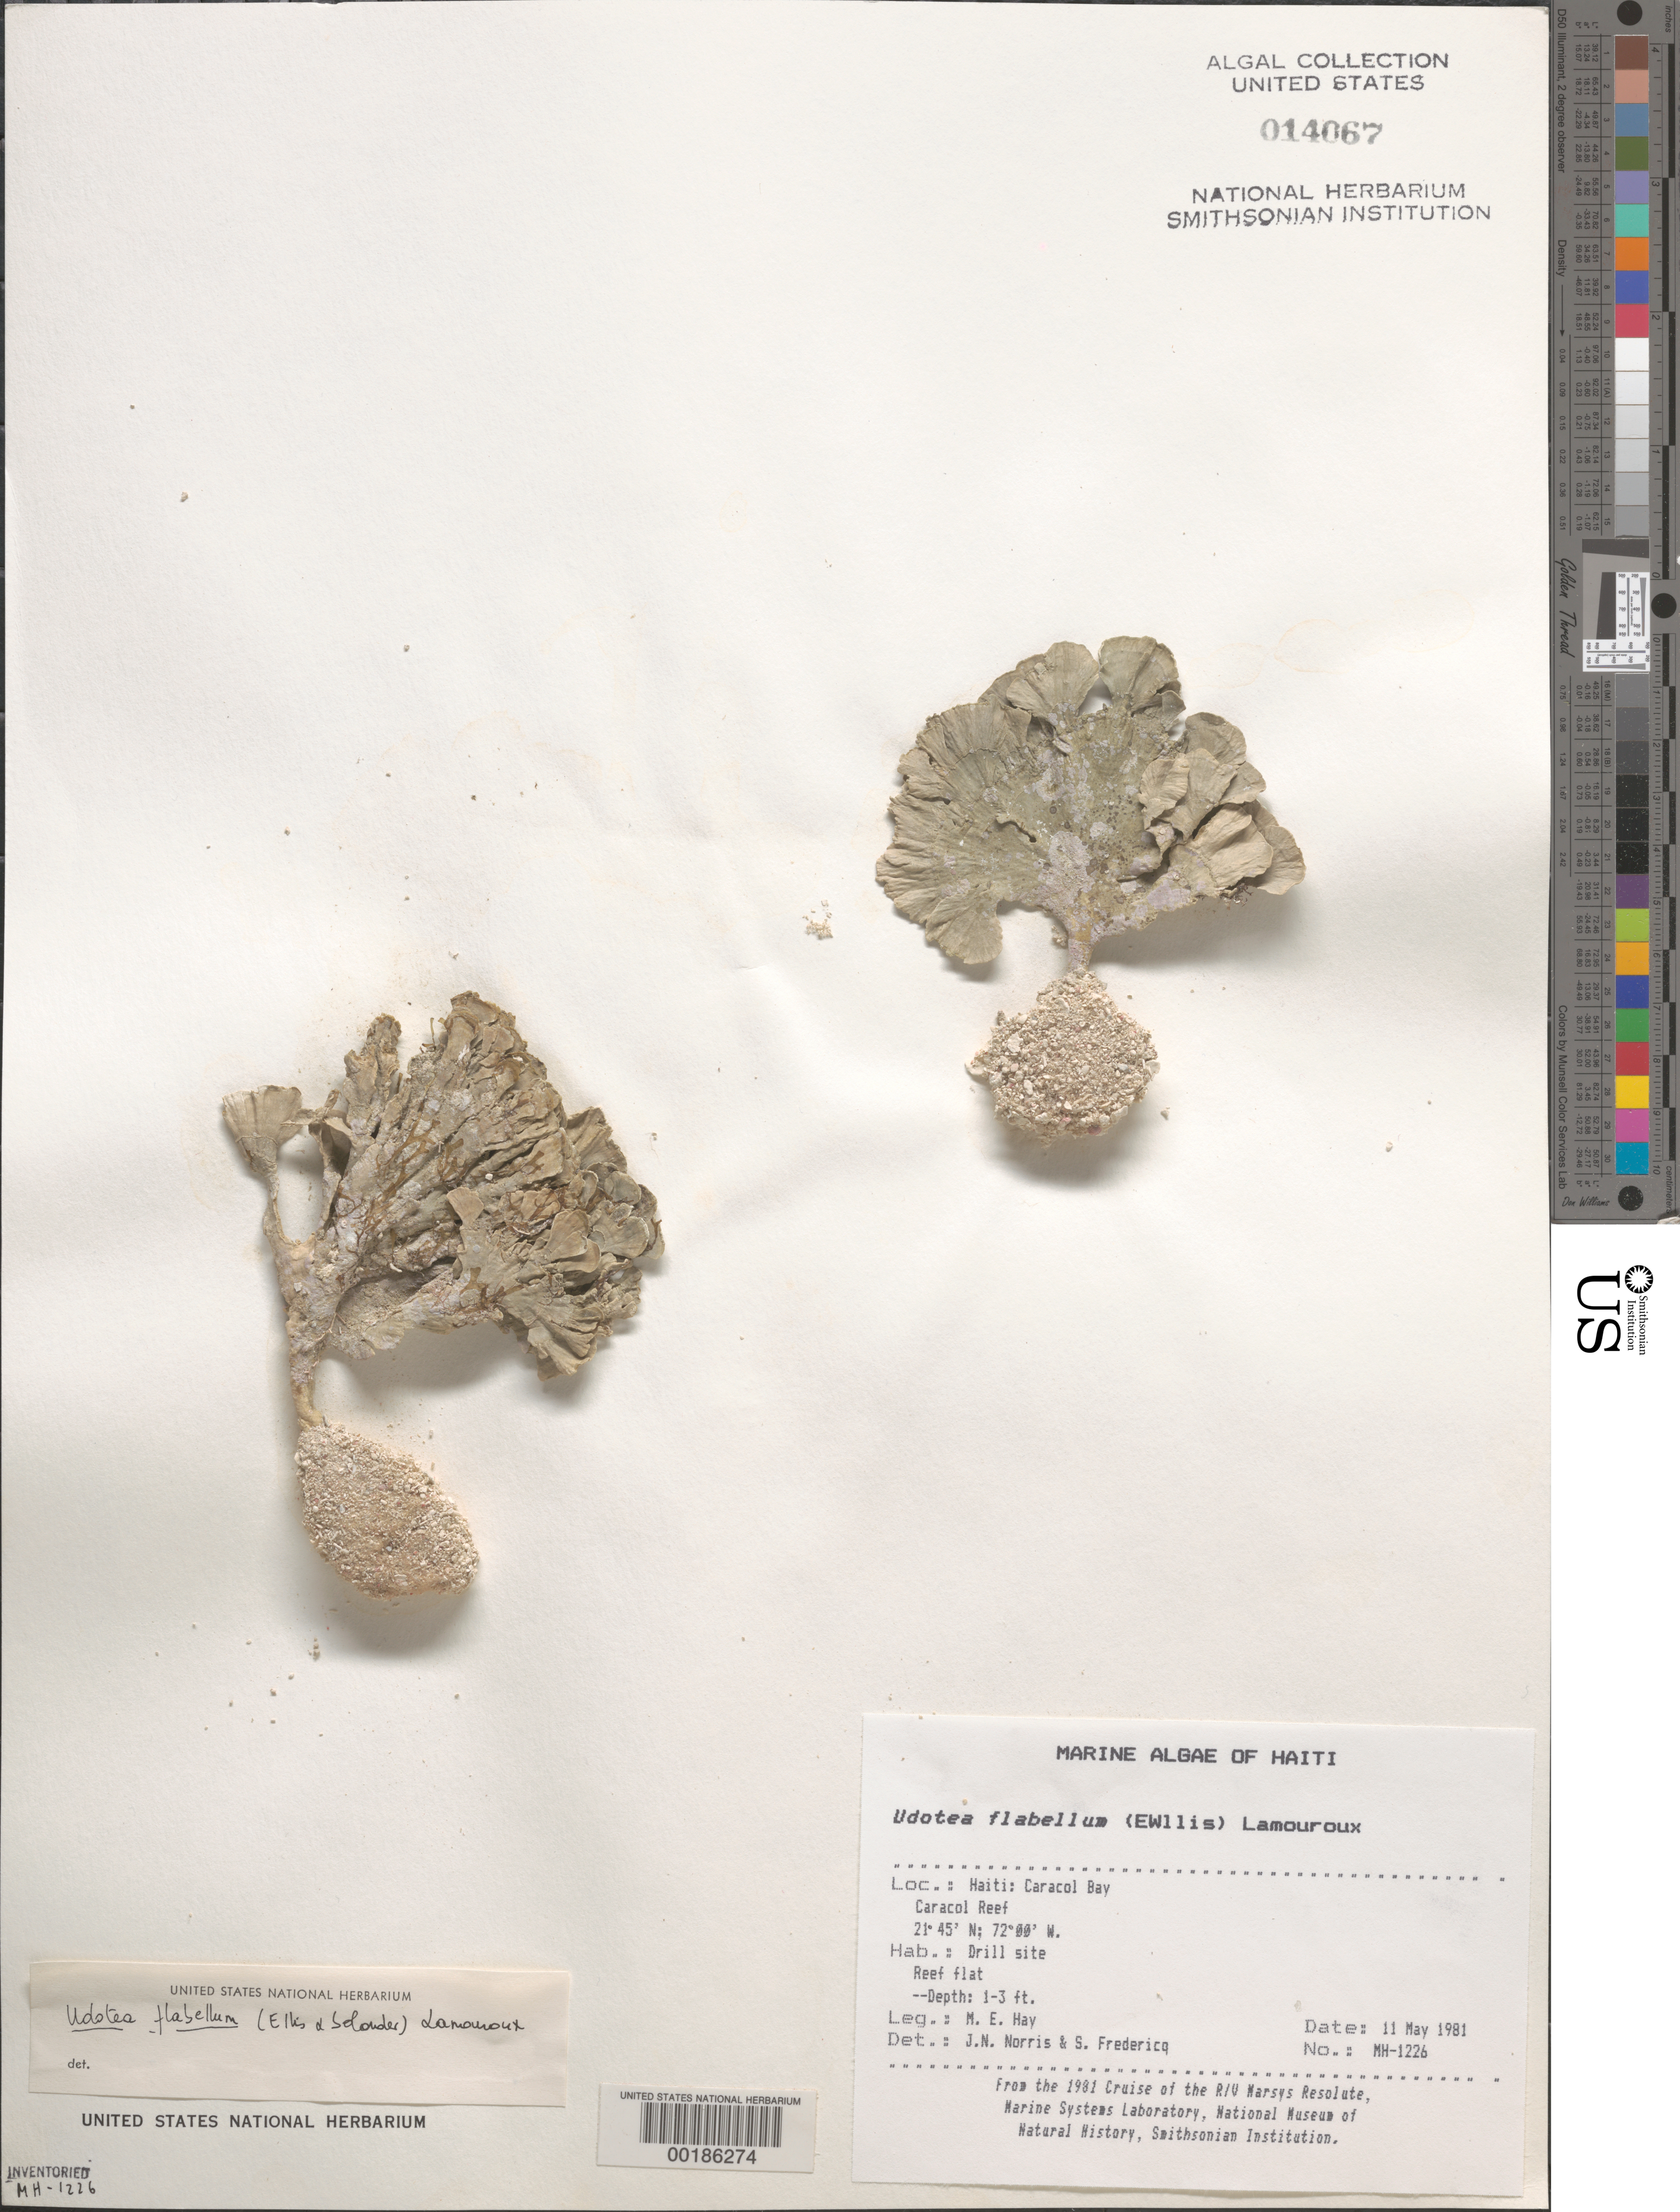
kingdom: Plantae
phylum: Chlorophyta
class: Ulvophyceae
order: Bryopsidales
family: Udoteaceae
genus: Udotea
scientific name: Udotea flabellum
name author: (J. Ellis & Sol.) M. Howe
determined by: Norris, J. N.; Fredericq, S.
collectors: M. E. Hay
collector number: MEH-1226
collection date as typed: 11 May 1981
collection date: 1981-05-11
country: Haiti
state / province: Nord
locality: Caracol Reef, Caracol Bay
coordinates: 21 45'N, 72 00'W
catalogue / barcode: US 14067